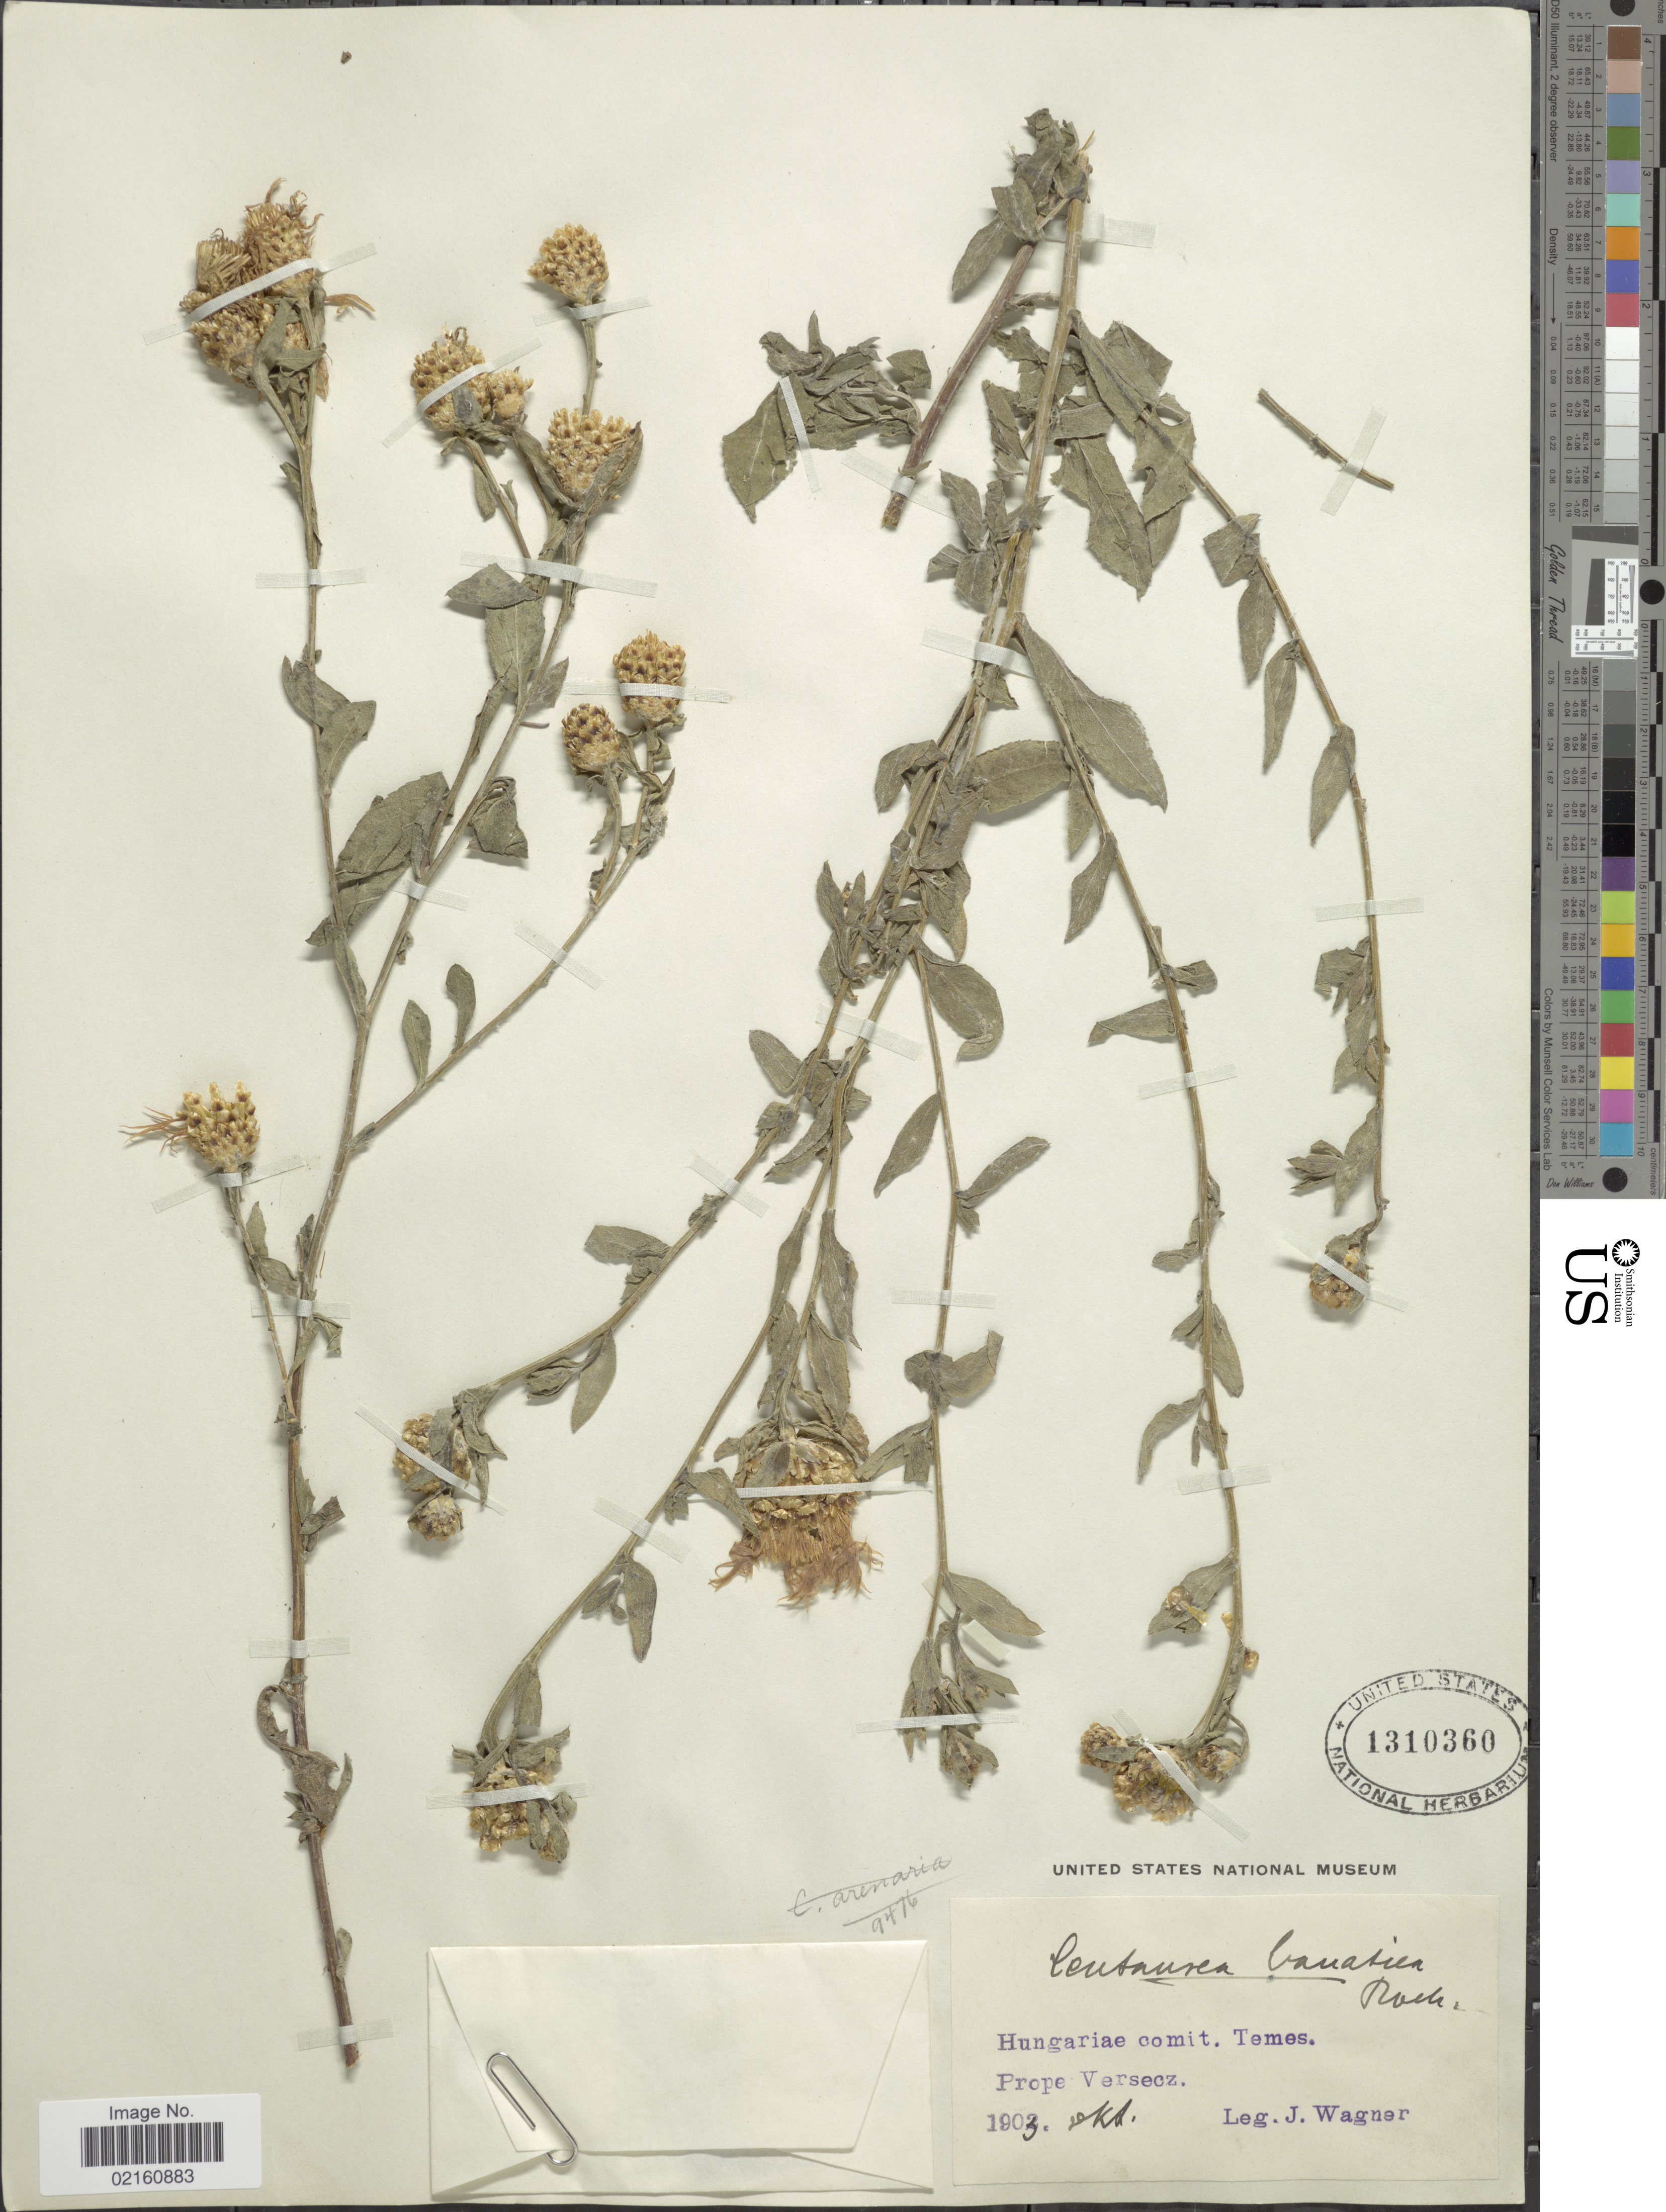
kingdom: Plantae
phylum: Tracheophyta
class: Magnoliopsida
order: Asterales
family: Asteraceae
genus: Centaurea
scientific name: Centaurea banatica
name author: Hayek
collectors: J. Wagner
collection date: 1903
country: Hungary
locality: Comit. Temes., Prope Versecz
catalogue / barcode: US 1310360